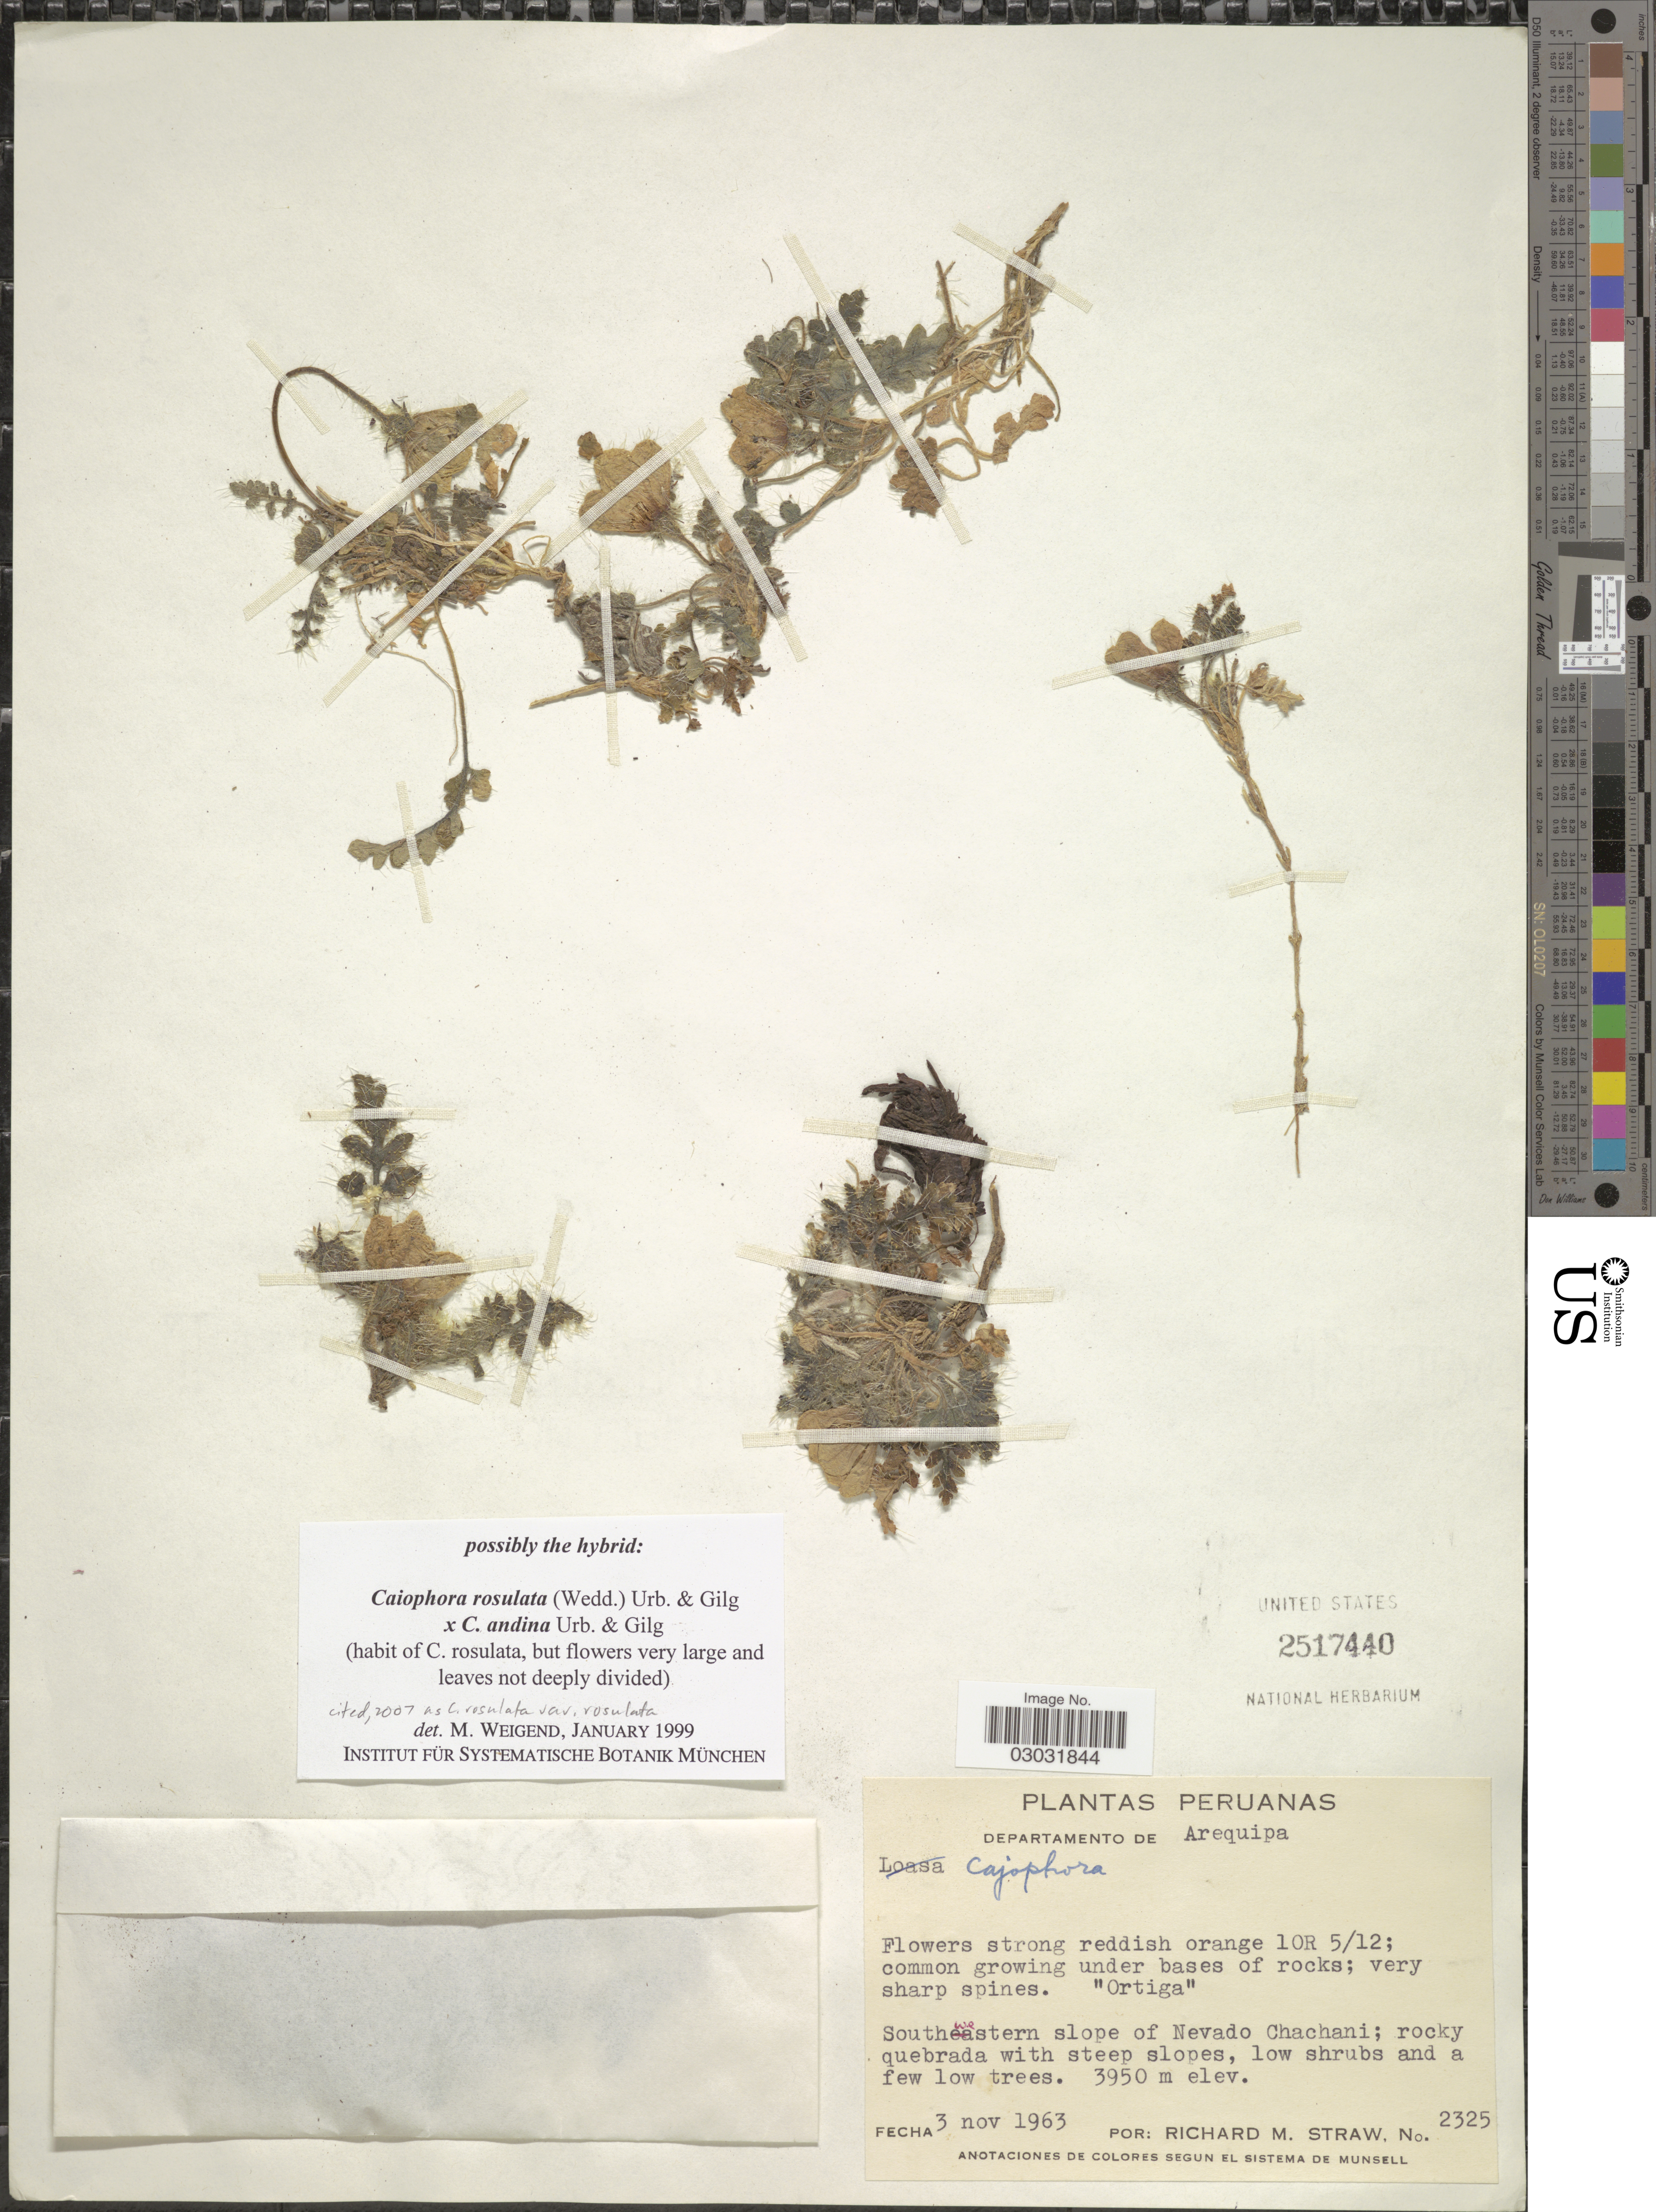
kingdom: Plantae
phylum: Tracheophyta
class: Magnoliopsida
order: Cornales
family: Loasaceae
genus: Caiophora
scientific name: Caiophora rosulata subsp. rosulata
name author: (Wedd.) Urb. & Gilg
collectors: R. M. Straw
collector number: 2325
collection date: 1963-11-03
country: Peru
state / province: Arequipa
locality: Departamento de Arequipa. Southwestern slope of Nevado Chachani.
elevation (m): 3950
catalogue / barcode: US 2517440